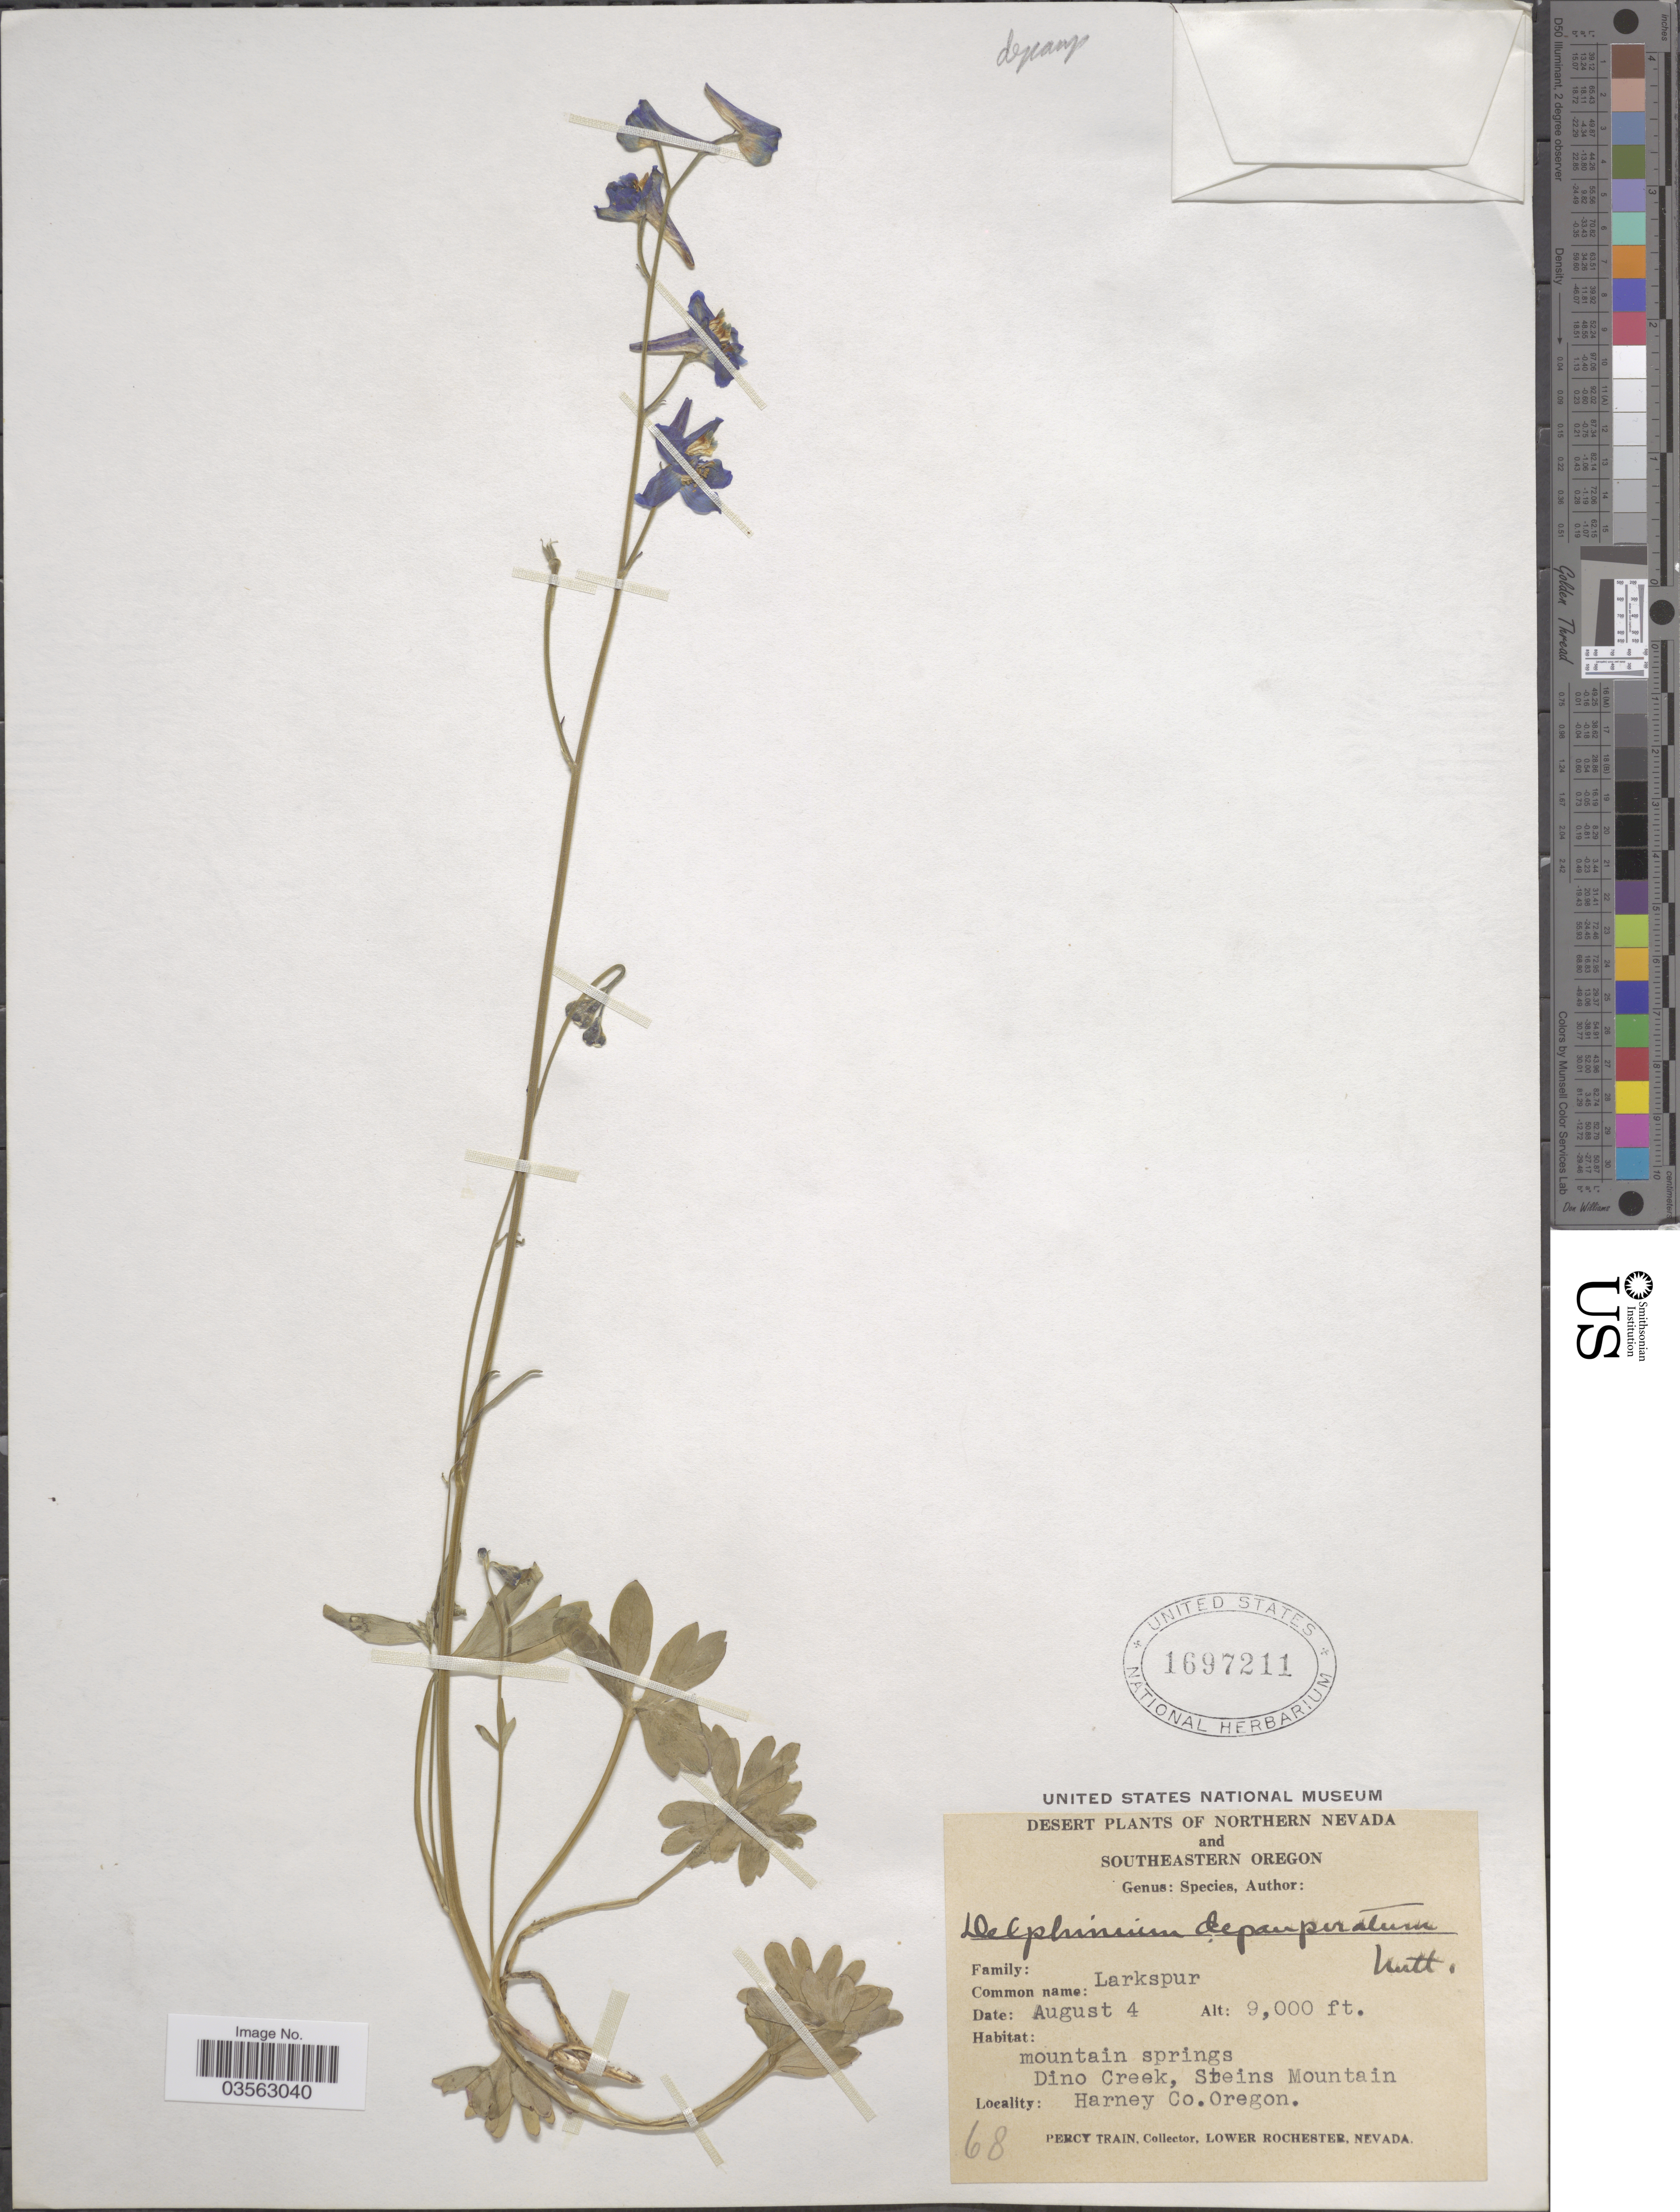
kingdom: Plantae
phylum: Tracheophyta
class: Magnoliopsida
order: Ranunculales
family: Ranunculaceae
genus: Delphinium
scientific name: Delphinium depauperatum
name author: Nutt.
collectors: P. Train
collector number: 68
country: United States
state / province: Oregon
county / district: Harney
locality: Desert. Southeastern Oregon. Mountain springs. Dino Creek, Steins Mountain. Harney Co.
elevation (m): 2743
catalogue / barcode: US 1697211